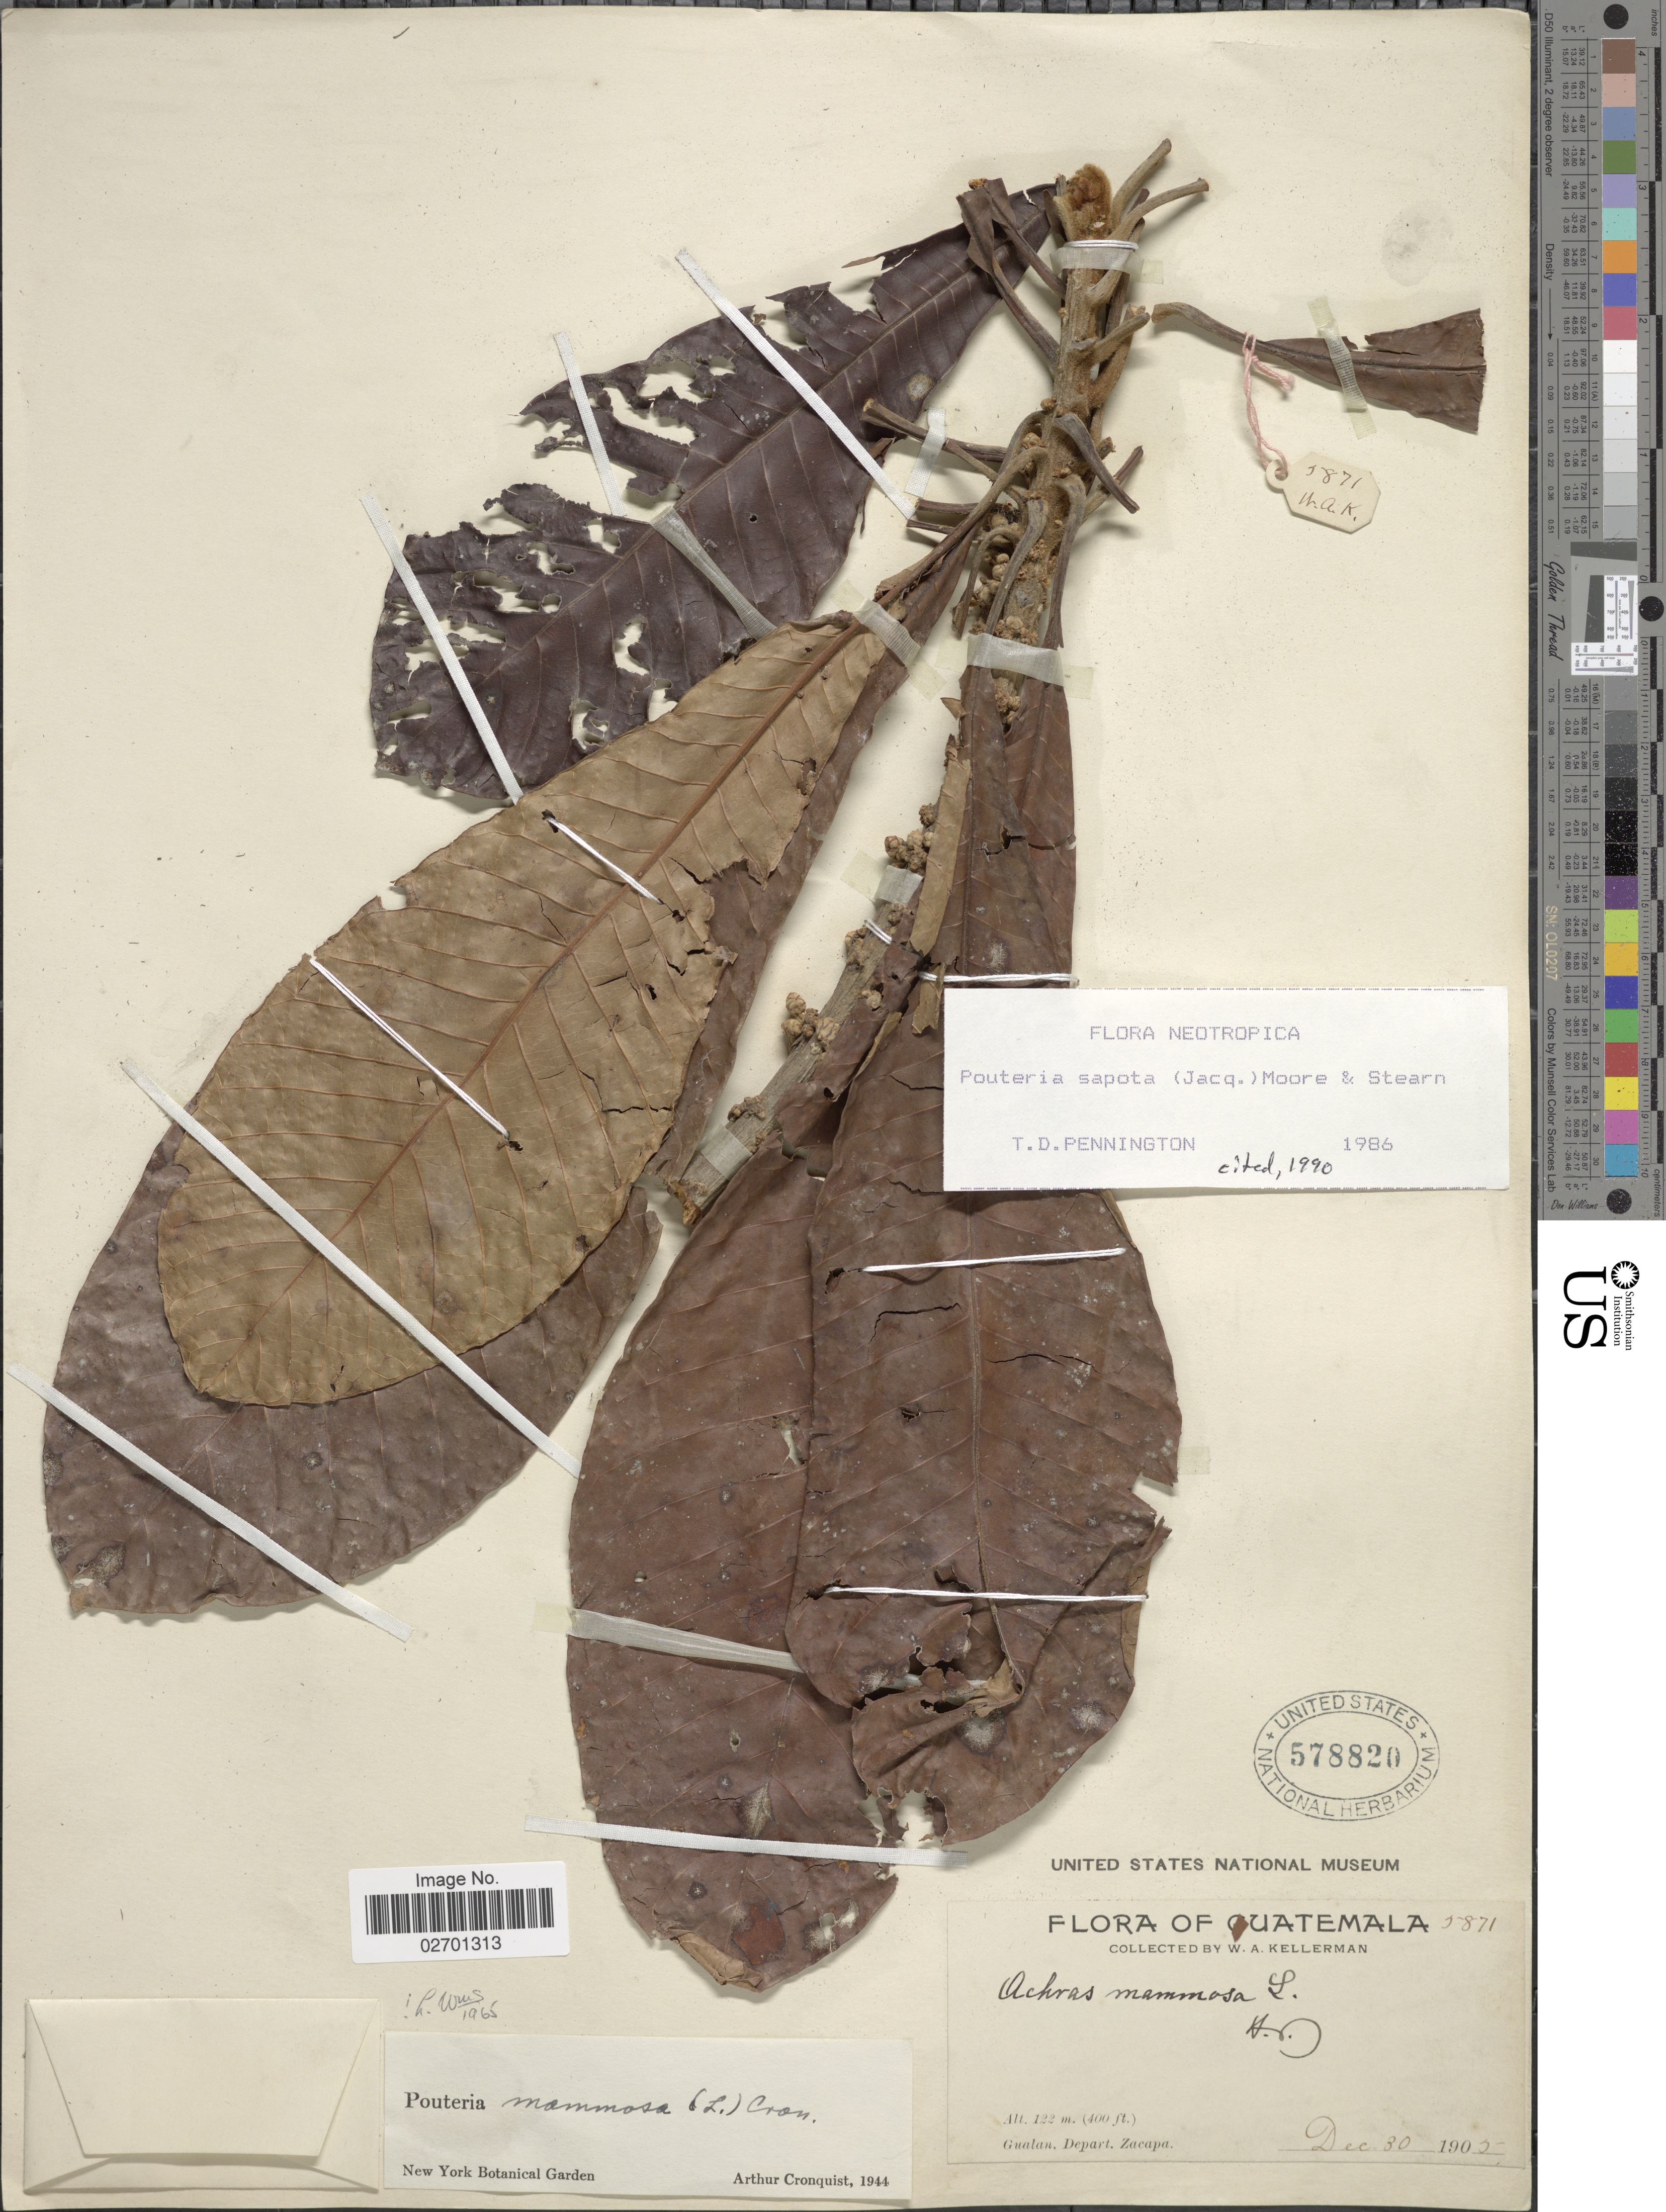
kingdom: Plantae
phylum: Tracheophyta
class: Magnoliopsida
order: Ericales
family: Sapotaceae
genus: Pouteria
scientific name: Pouteria sapota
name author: (Jacq.) H.E. Moore & Stearn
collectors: W. Kellerman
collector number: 5871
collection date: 1905-12-30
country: Guatemala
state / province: Zacapa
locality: Gualan.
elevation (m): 122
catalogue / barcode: US 578820